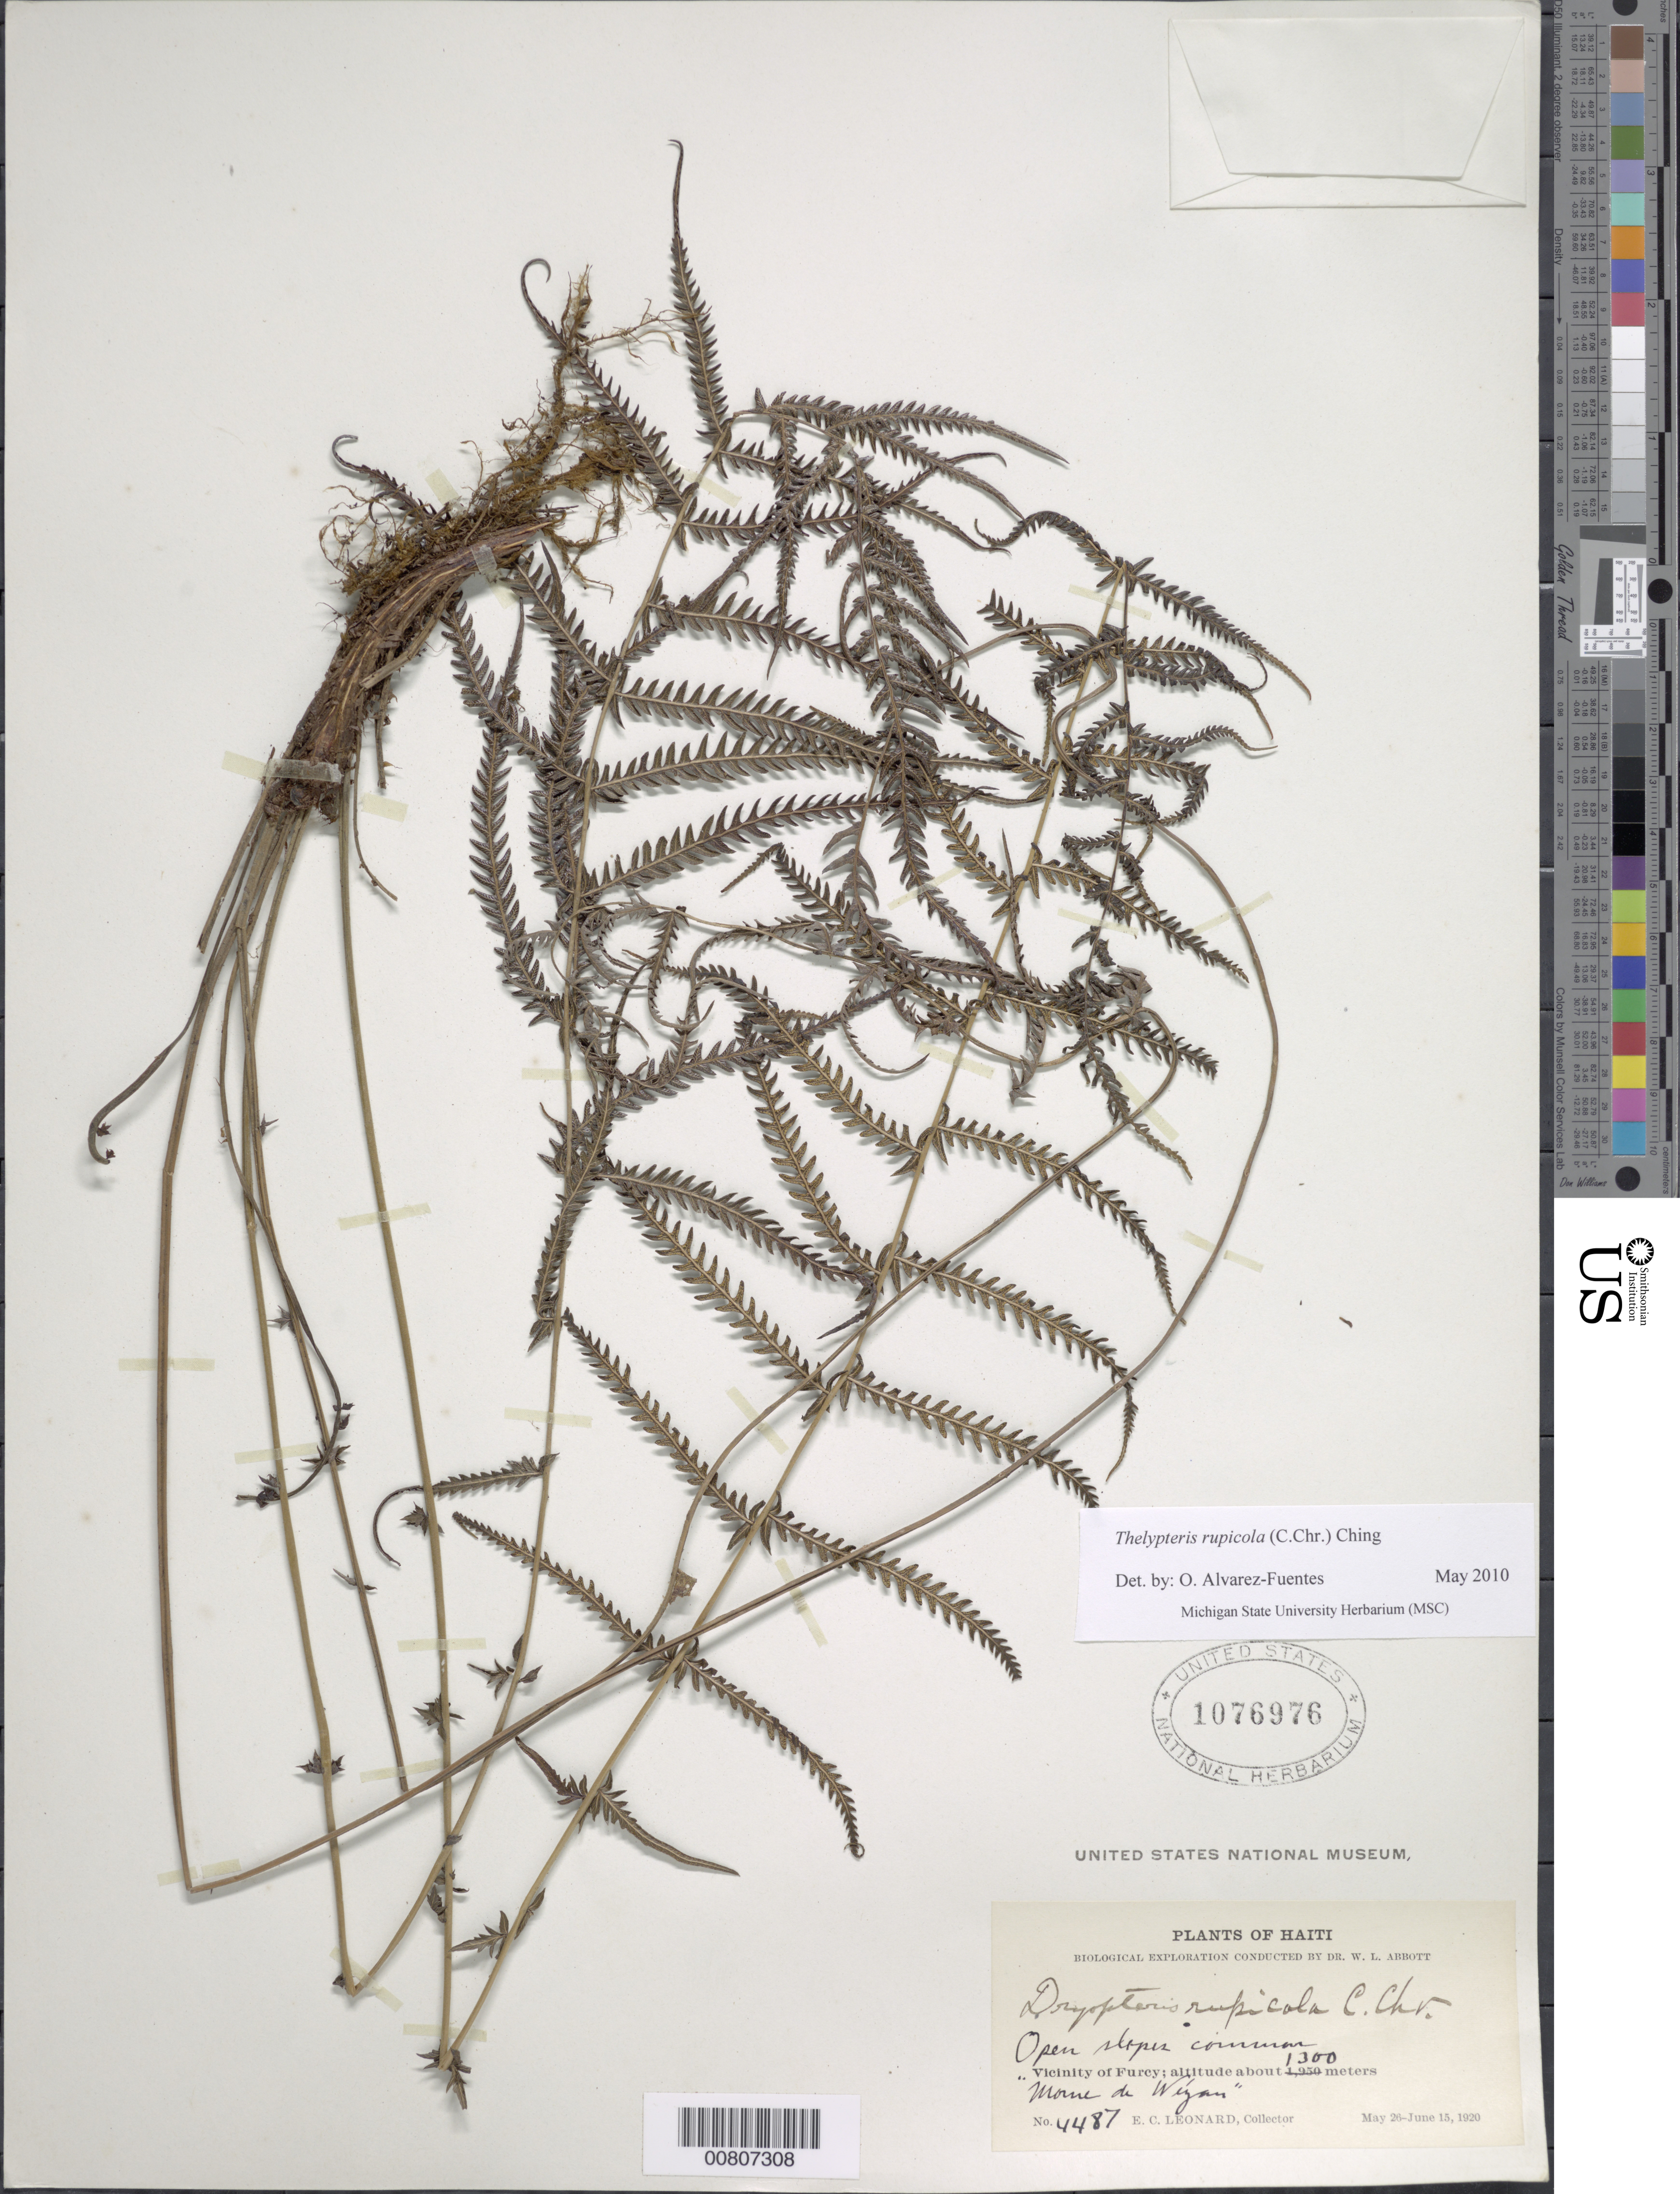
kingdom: Plantae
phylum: Tracheophyta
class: Polypodiopsida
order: Polypodiales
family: Thelypteridaceae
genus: Amauropelta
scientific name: Amauropelta rupicola (C. Chr.) comb. nov., ined 2015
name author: (C. Chr.)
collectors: E. C. Leonard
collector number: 4487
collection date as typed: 26 May 1930 to 15 Jun 1920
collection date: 1920-06-15/1930-05-26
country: Haiti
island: Hispaniola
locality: Furcy vicinity, "Morne de Weyan"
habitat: Open slopes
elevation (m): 1300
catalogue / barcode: US 1076976